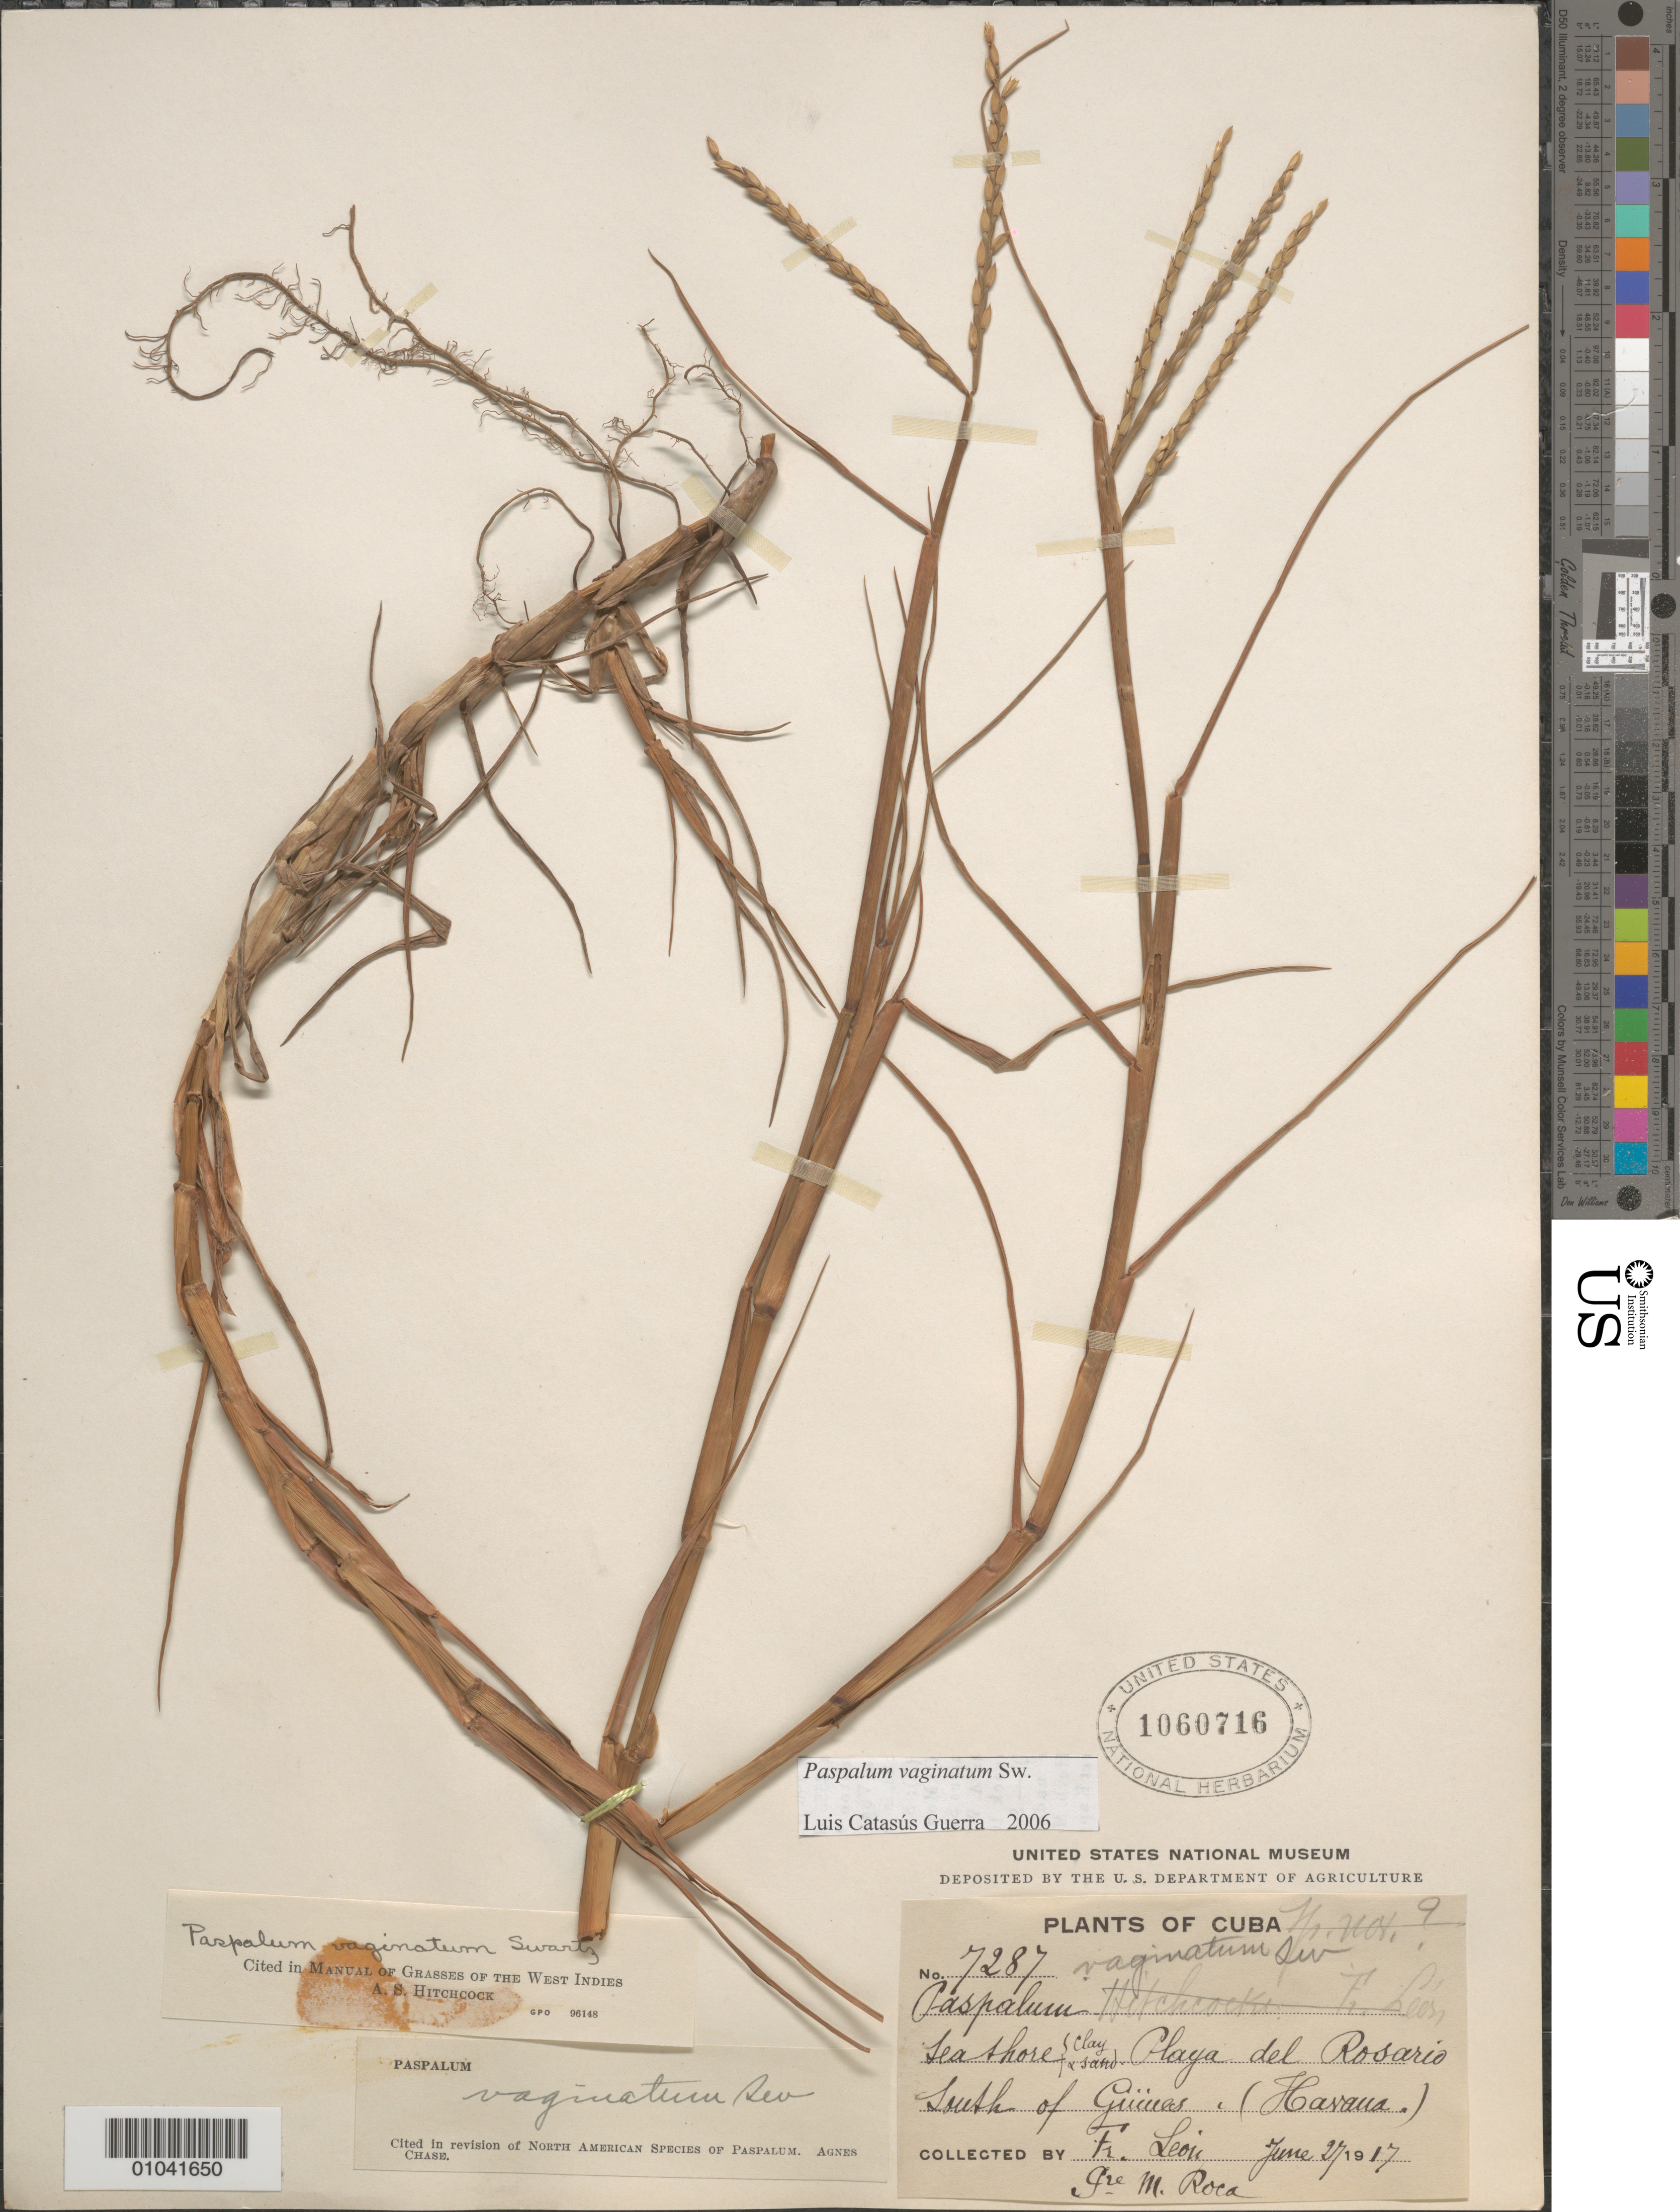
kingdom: Plantae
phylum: Tracheophyta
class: Liliopsida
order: Poales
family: Poaceae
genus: Paspalum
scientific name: Paspalum vaginatum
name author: Sw.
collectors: Bro. León & M. Roca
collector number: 7287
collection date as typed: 27 Jun 1917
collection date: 1917-06-27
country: Cuba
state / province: La Habana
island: Cuba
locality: Playa del Rosario, S of Guines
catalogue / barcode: US 1060716